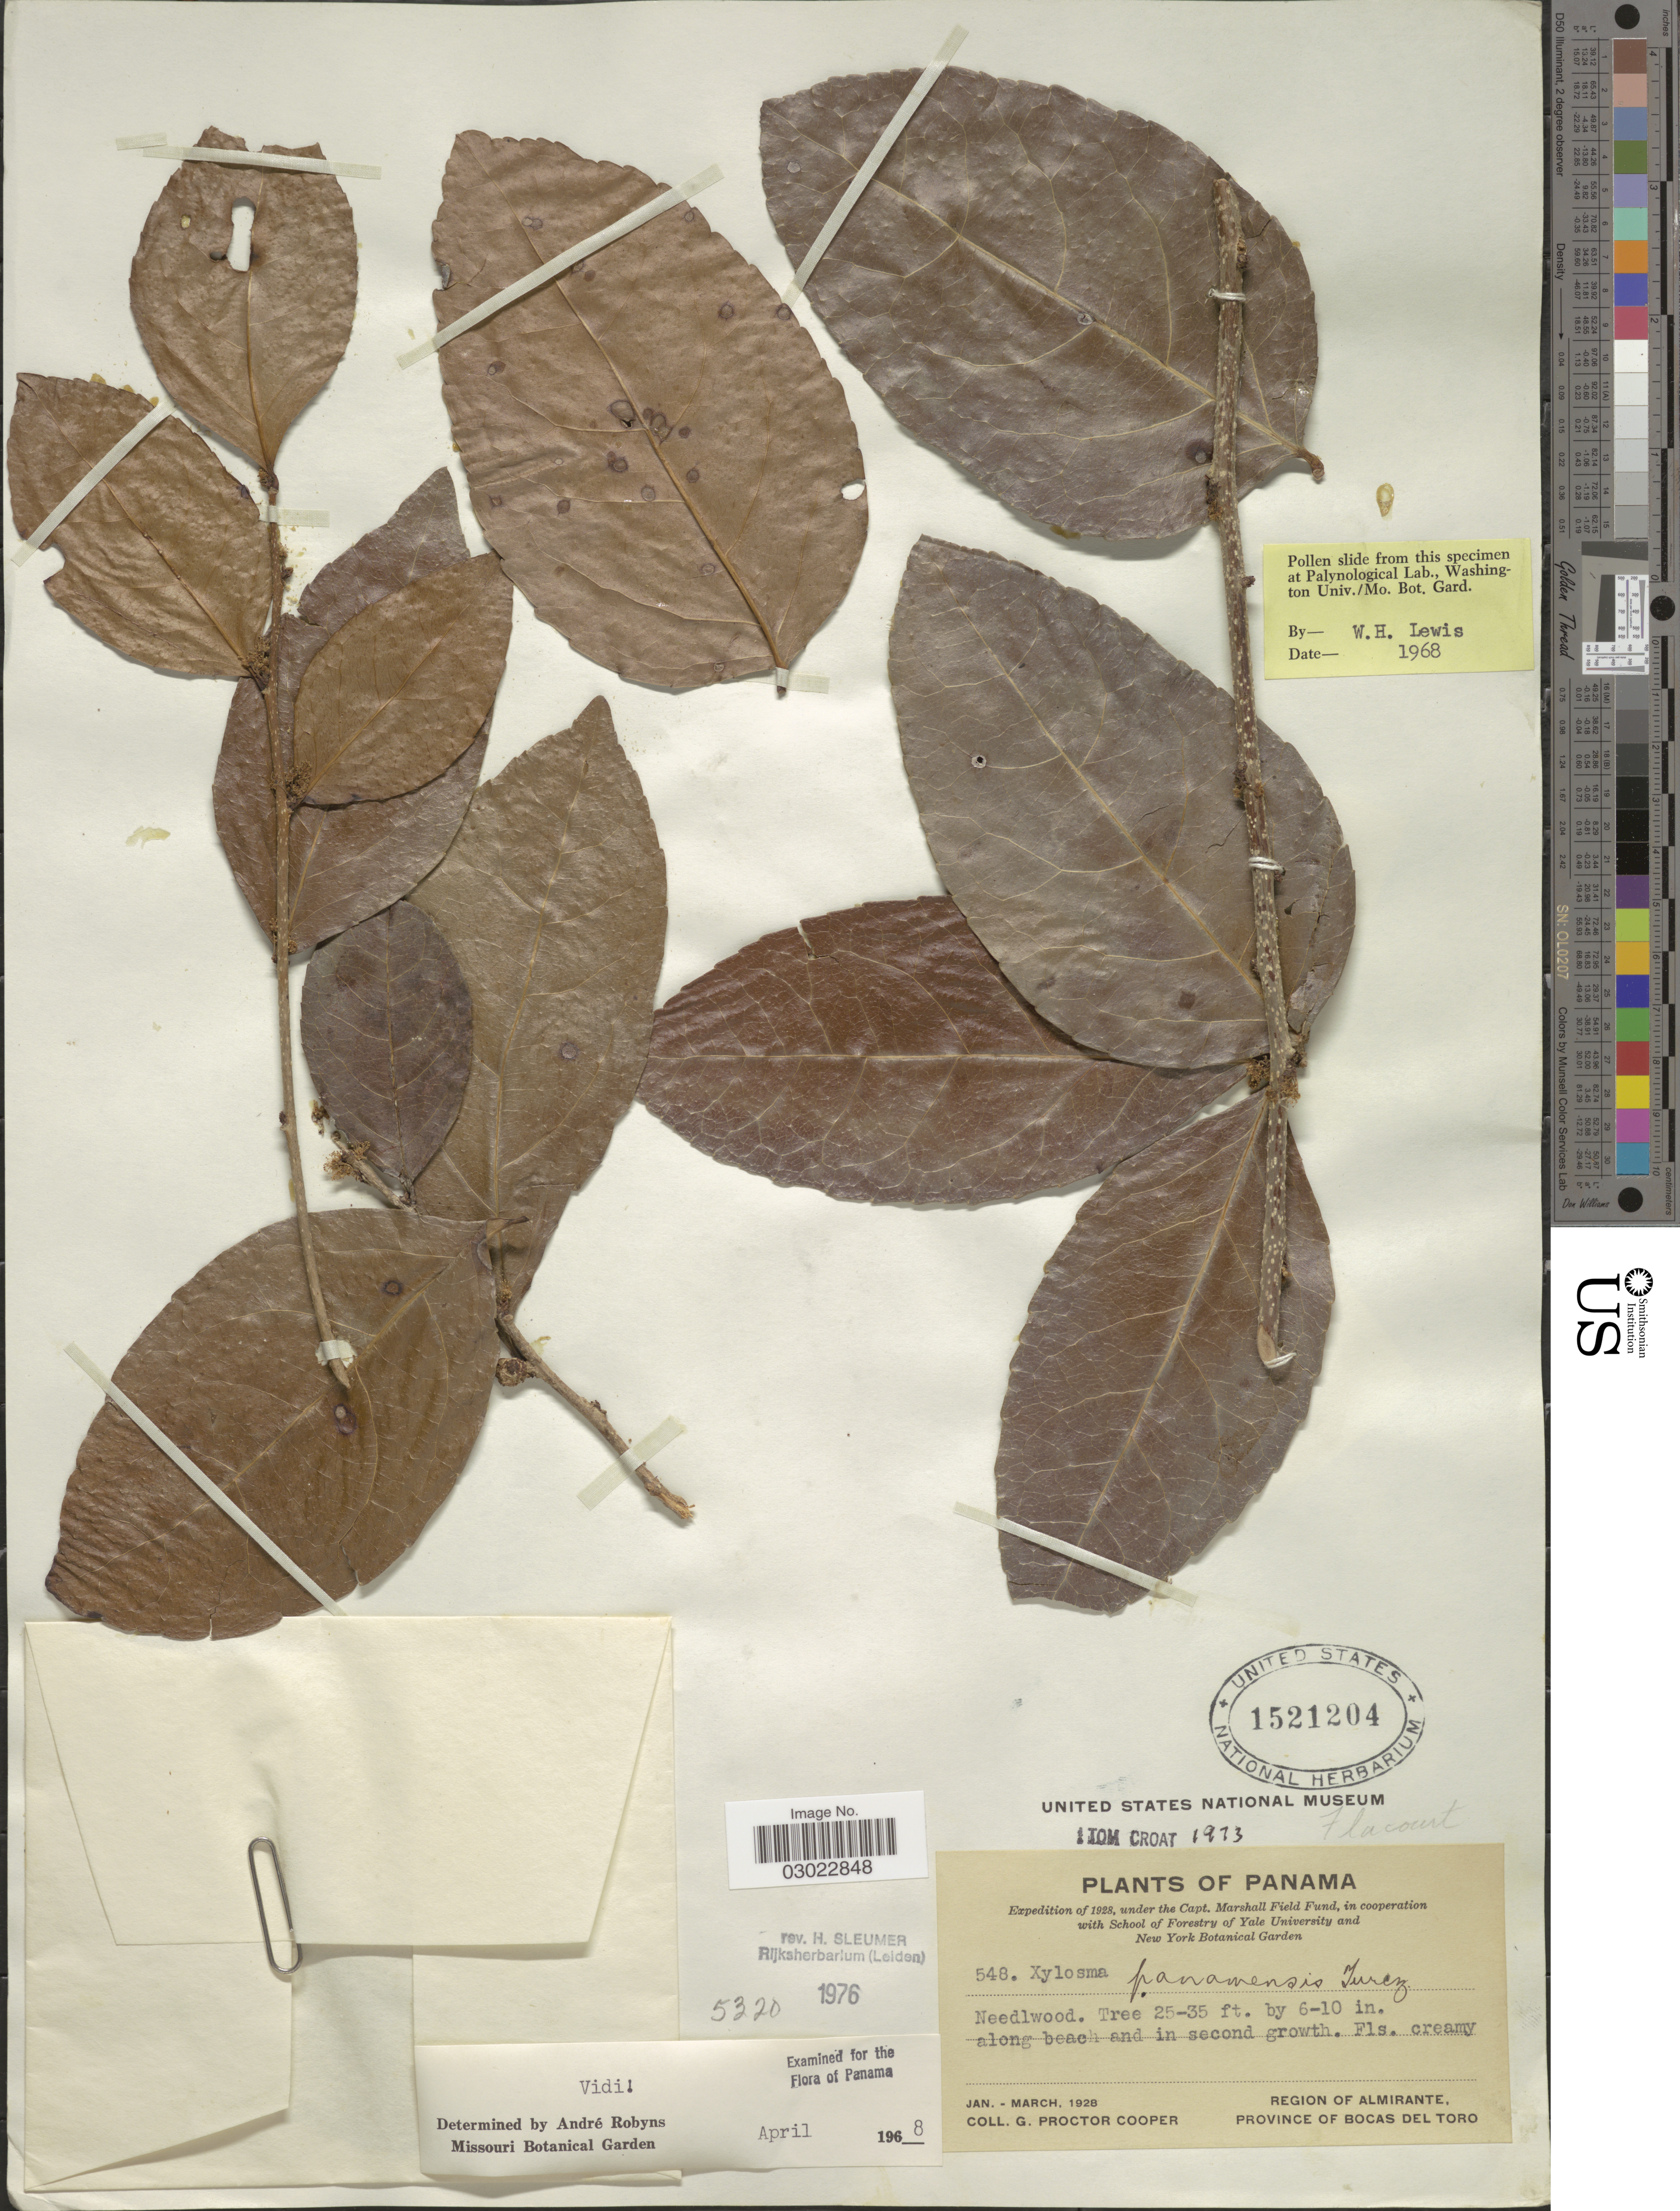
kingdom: Plantae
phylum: Tracheophyta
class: Magnoliopsida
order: Malpighiales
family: Salicaceae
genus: Xylosma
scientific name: Xylosma panamensis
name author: Turcz.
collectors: G. Cooper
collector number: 548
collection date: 1928-01/1928-03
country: Panama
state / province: Bocas del Toro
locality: Region of Almirante. Along beach.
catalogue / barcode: US 1521204